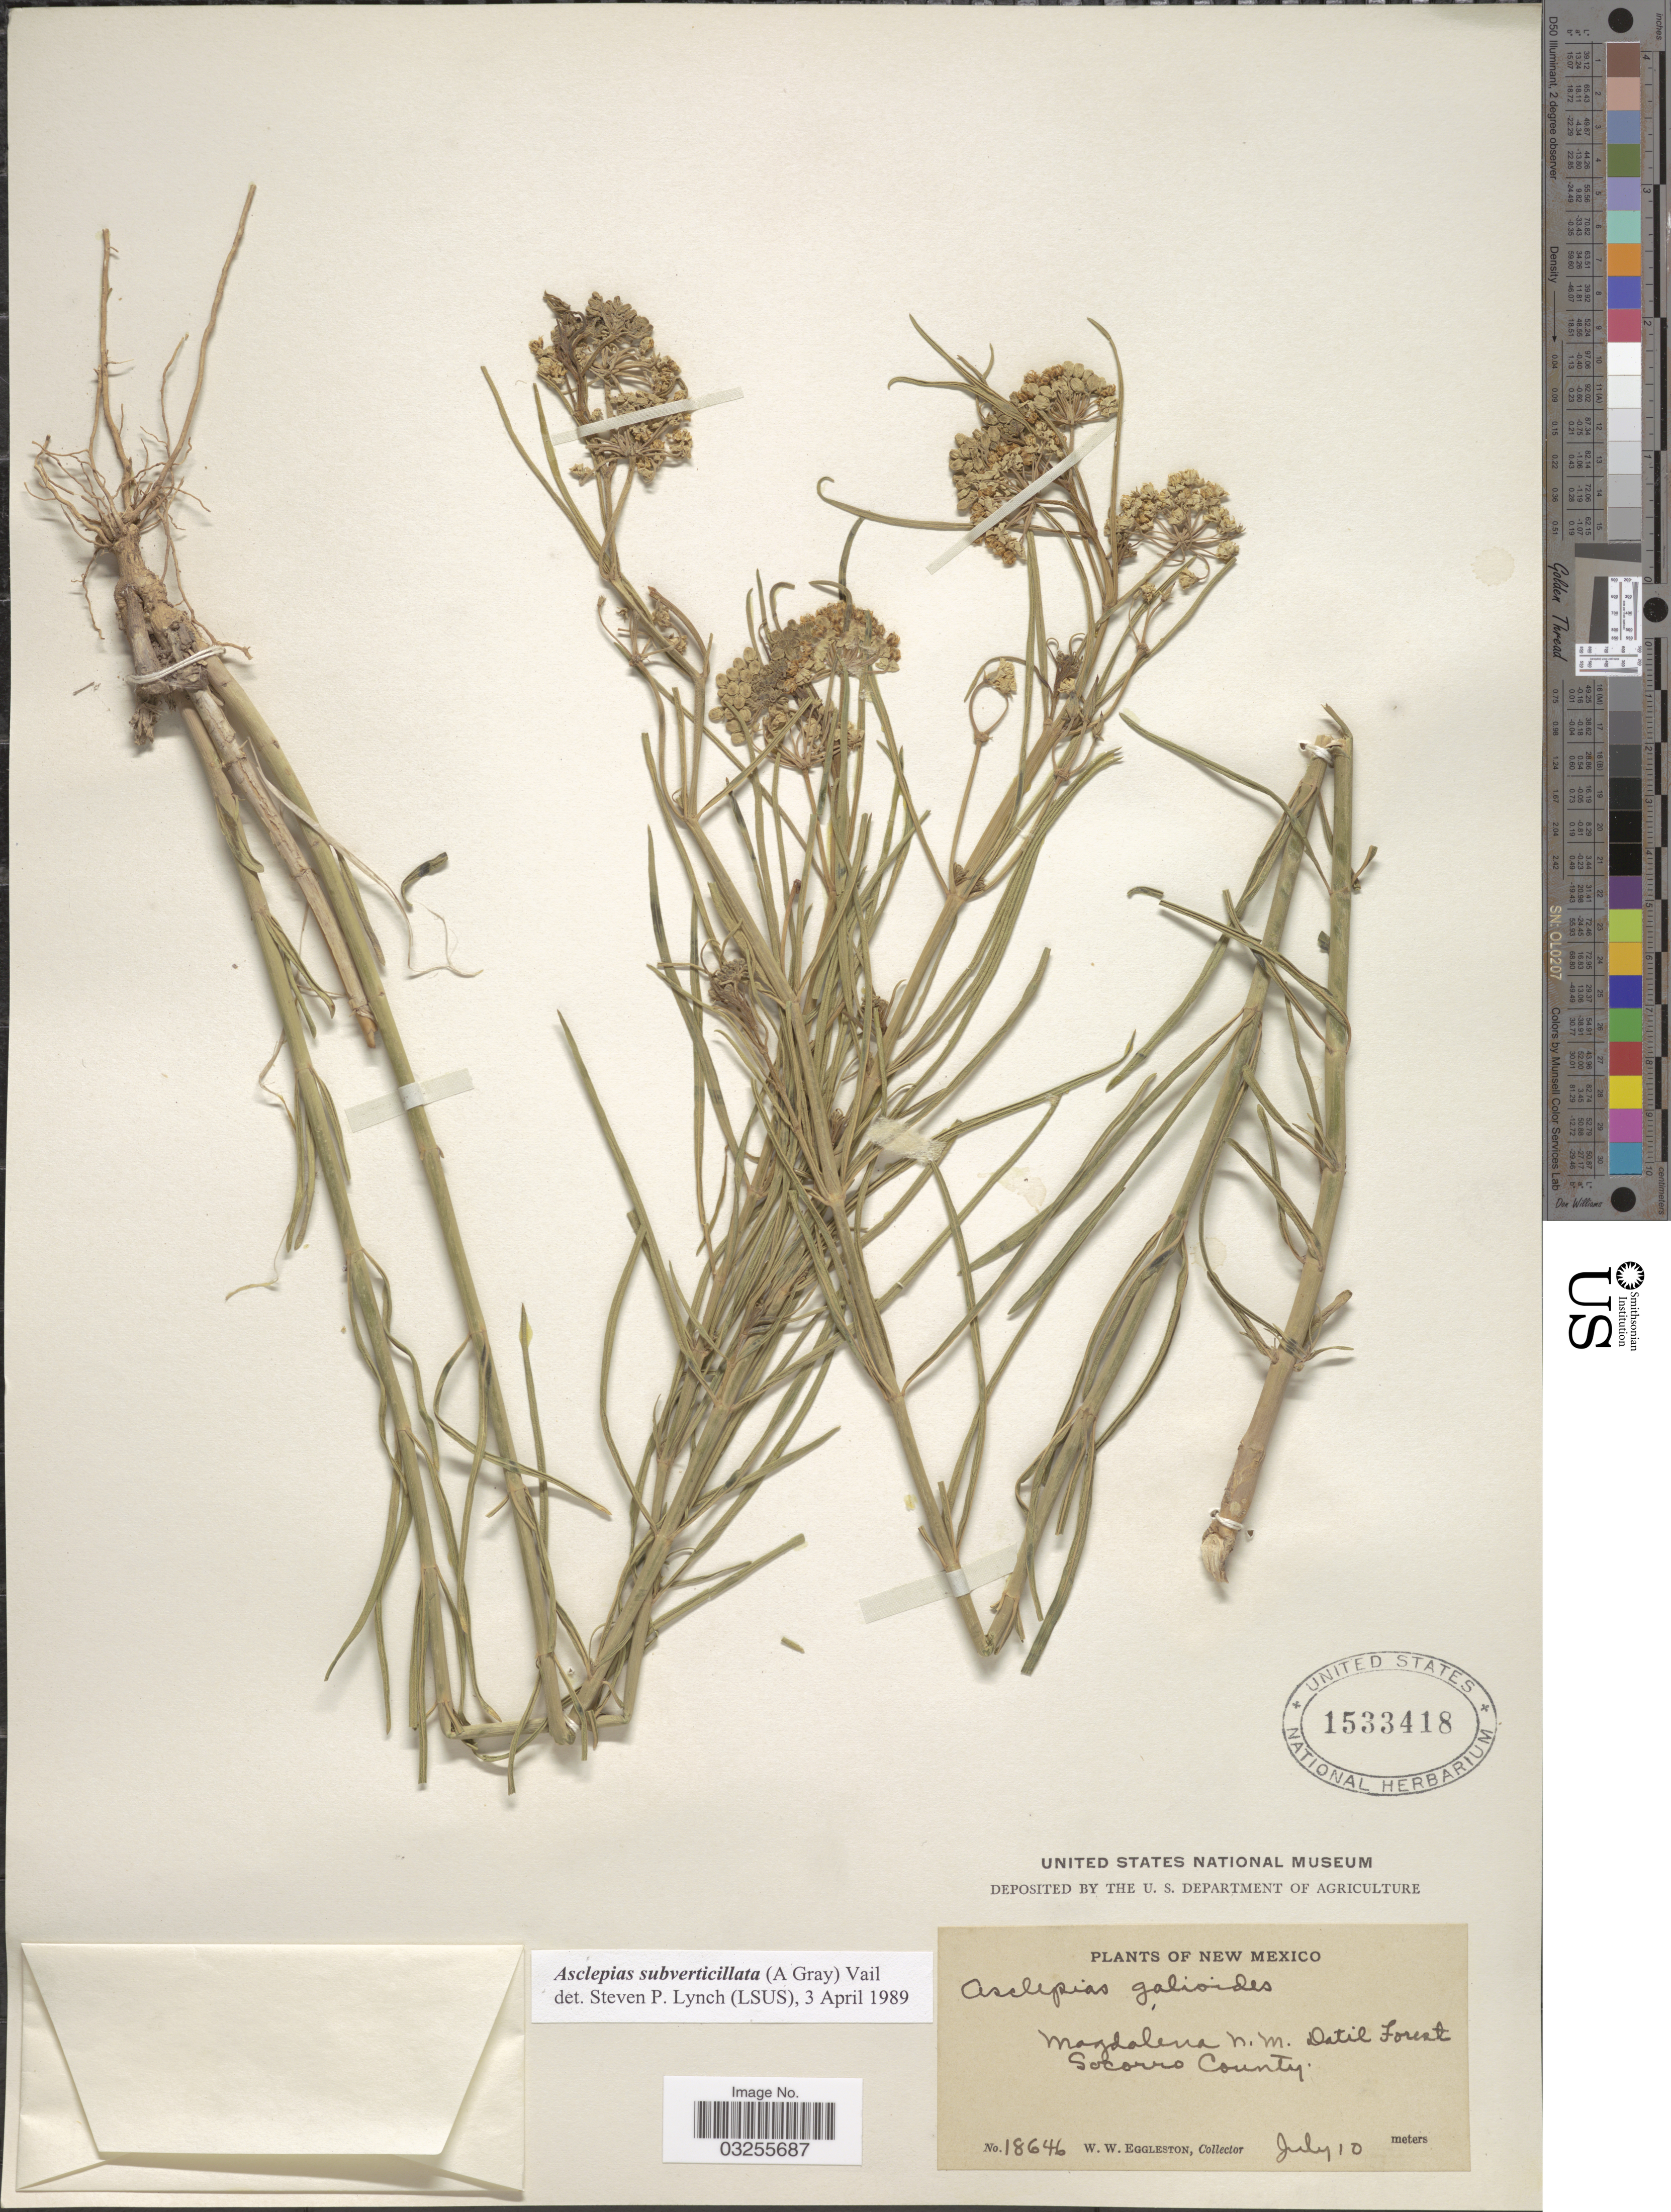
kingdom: Plantae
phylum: Tracheophyta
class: Magnoliopsida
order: Gentianales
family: Apocynaceae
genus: Asclepias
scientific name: Asclepias subverticillata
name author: (A. Gray) Vail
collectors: W. W. Eggleston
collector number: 18646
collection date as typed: Transcribed d/m/y: /7/10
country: United States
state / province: New Mexico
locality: Magdalena N.M. Datil Forest Socorro County.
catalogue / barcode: US 1533418